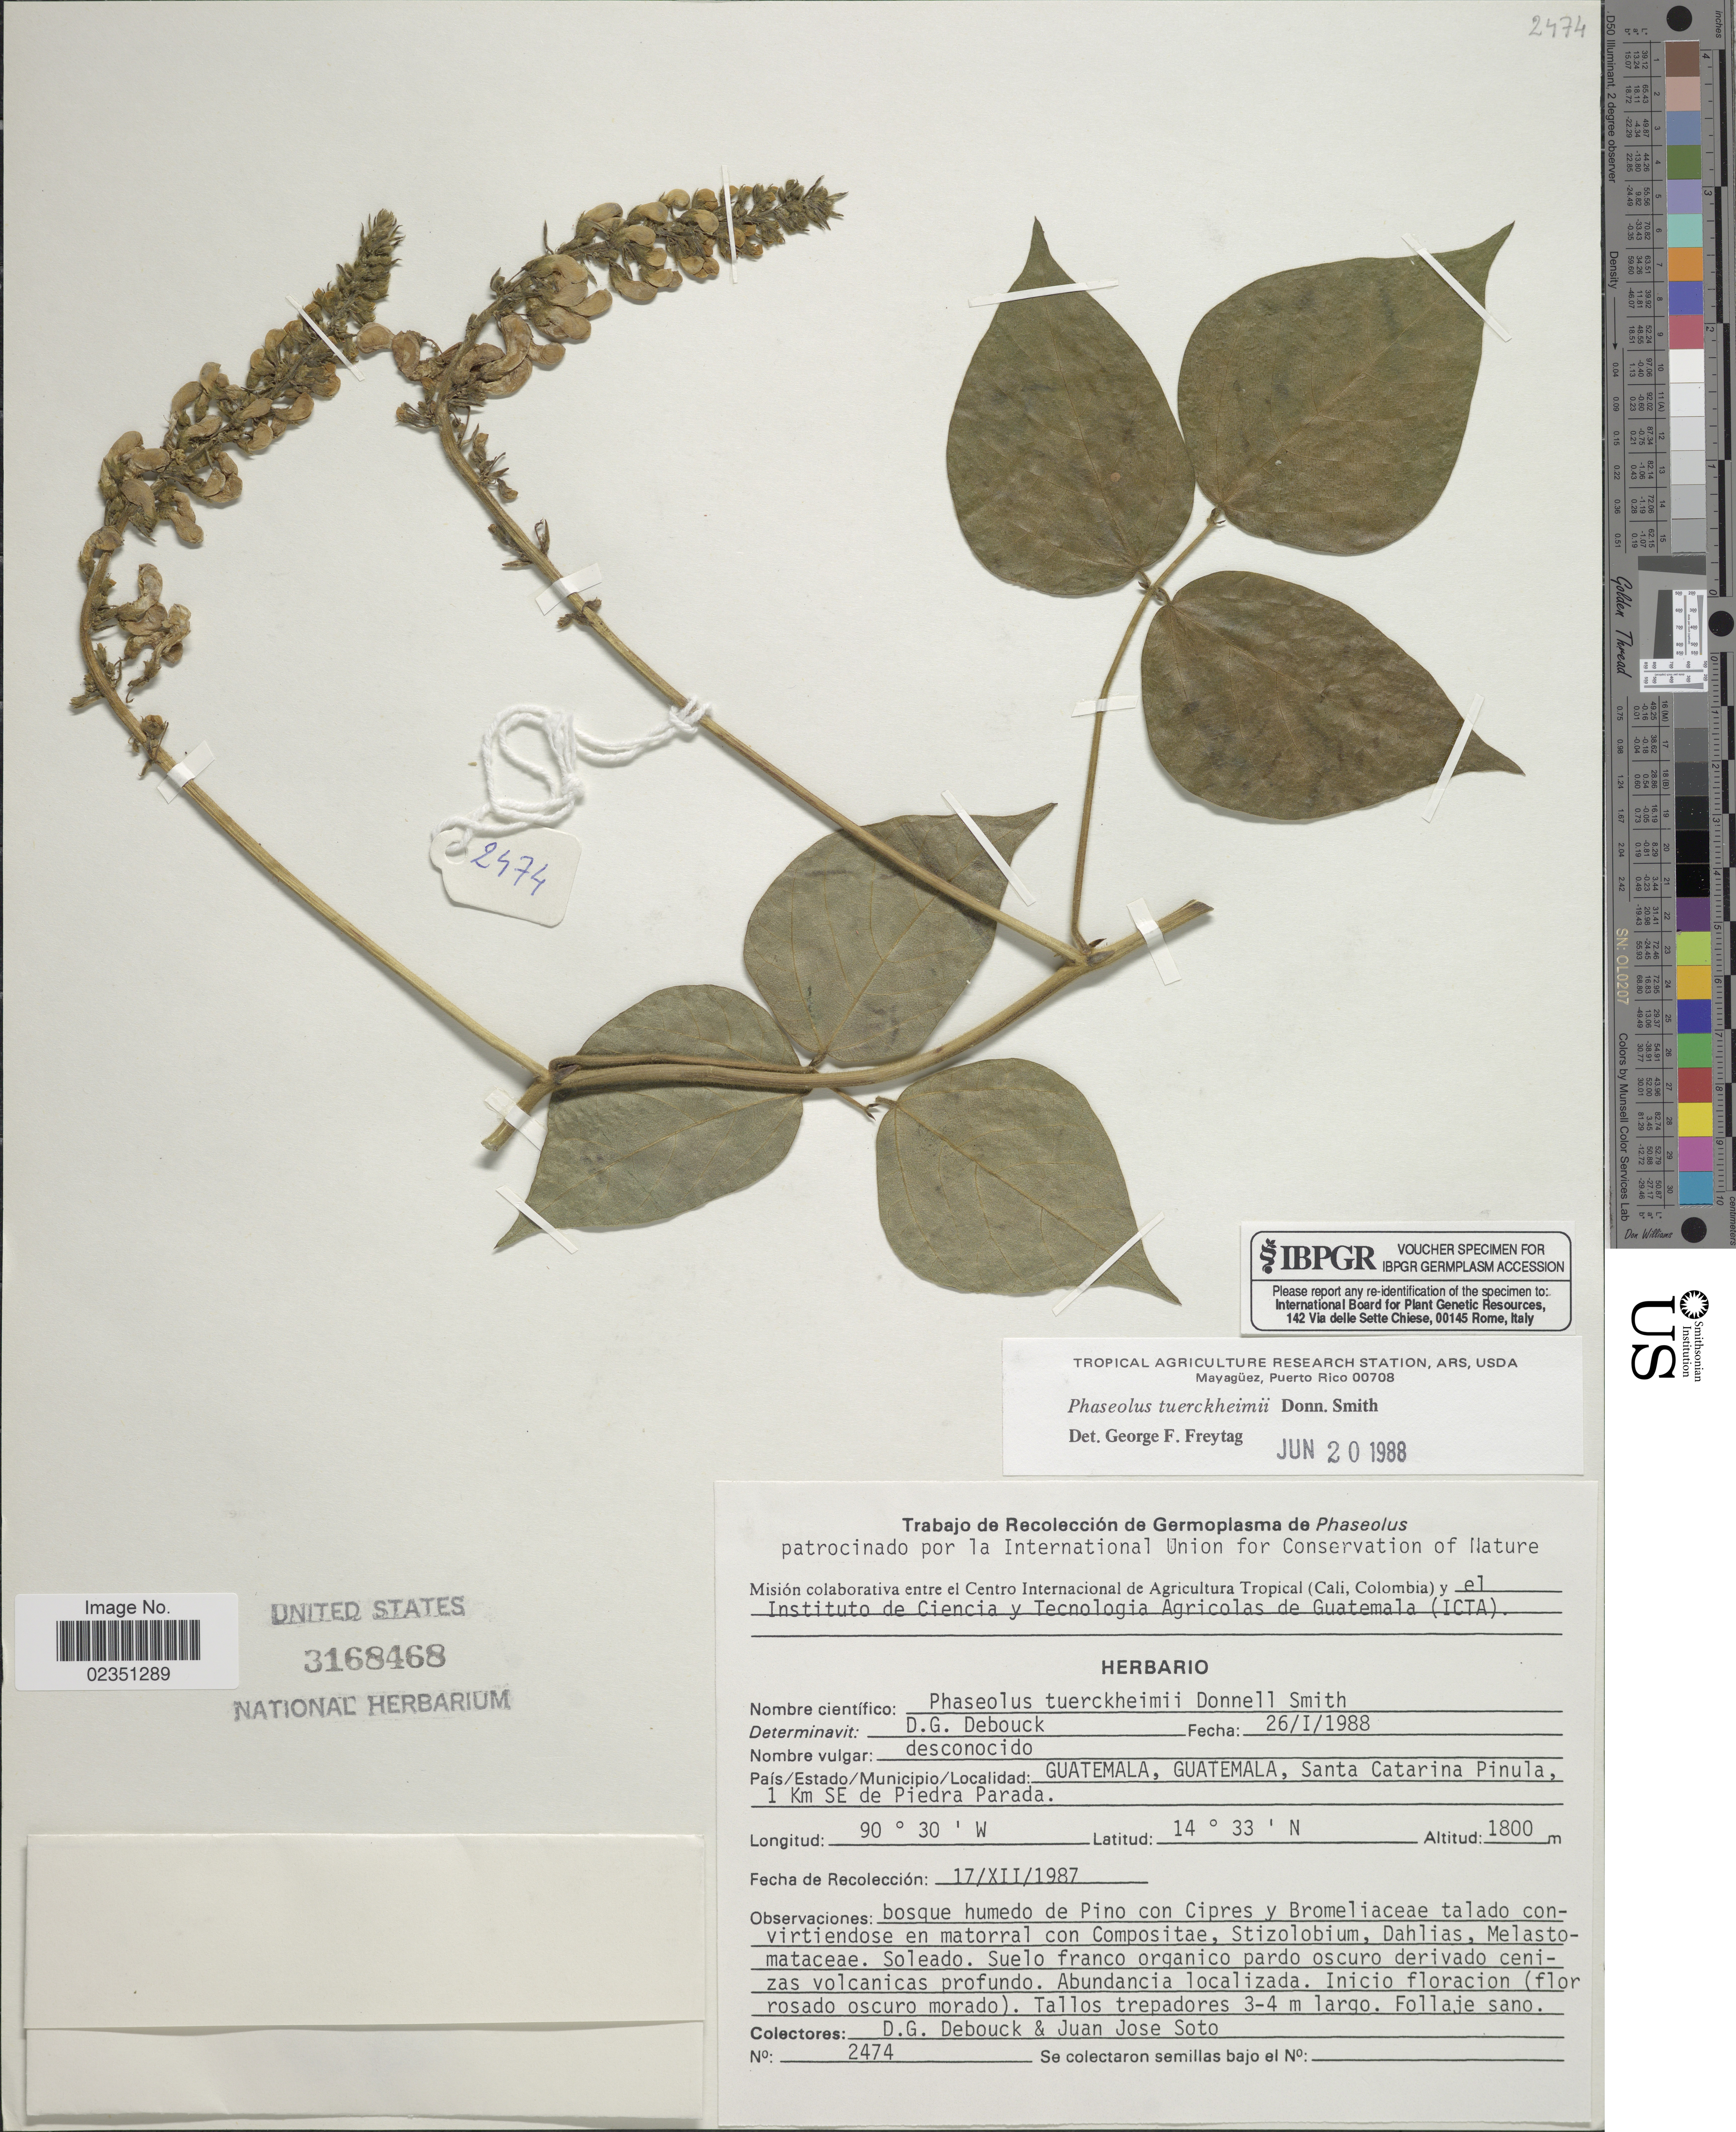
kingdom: Plantae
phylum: Tracheophyta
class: Magnoliopsida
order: Fabales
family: Fabaceae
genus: Phaseolus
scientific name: Phaseolus tuerckheimii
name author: Donn. Sm.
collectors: D. Debouck & J. Soto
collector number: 2474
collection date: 1987-12-17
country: Guatemala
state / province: Guatemala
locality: Santa Catarina Pinula, 1 Km SE de Piedra Parada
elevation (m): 1800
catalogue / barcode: US 3168468